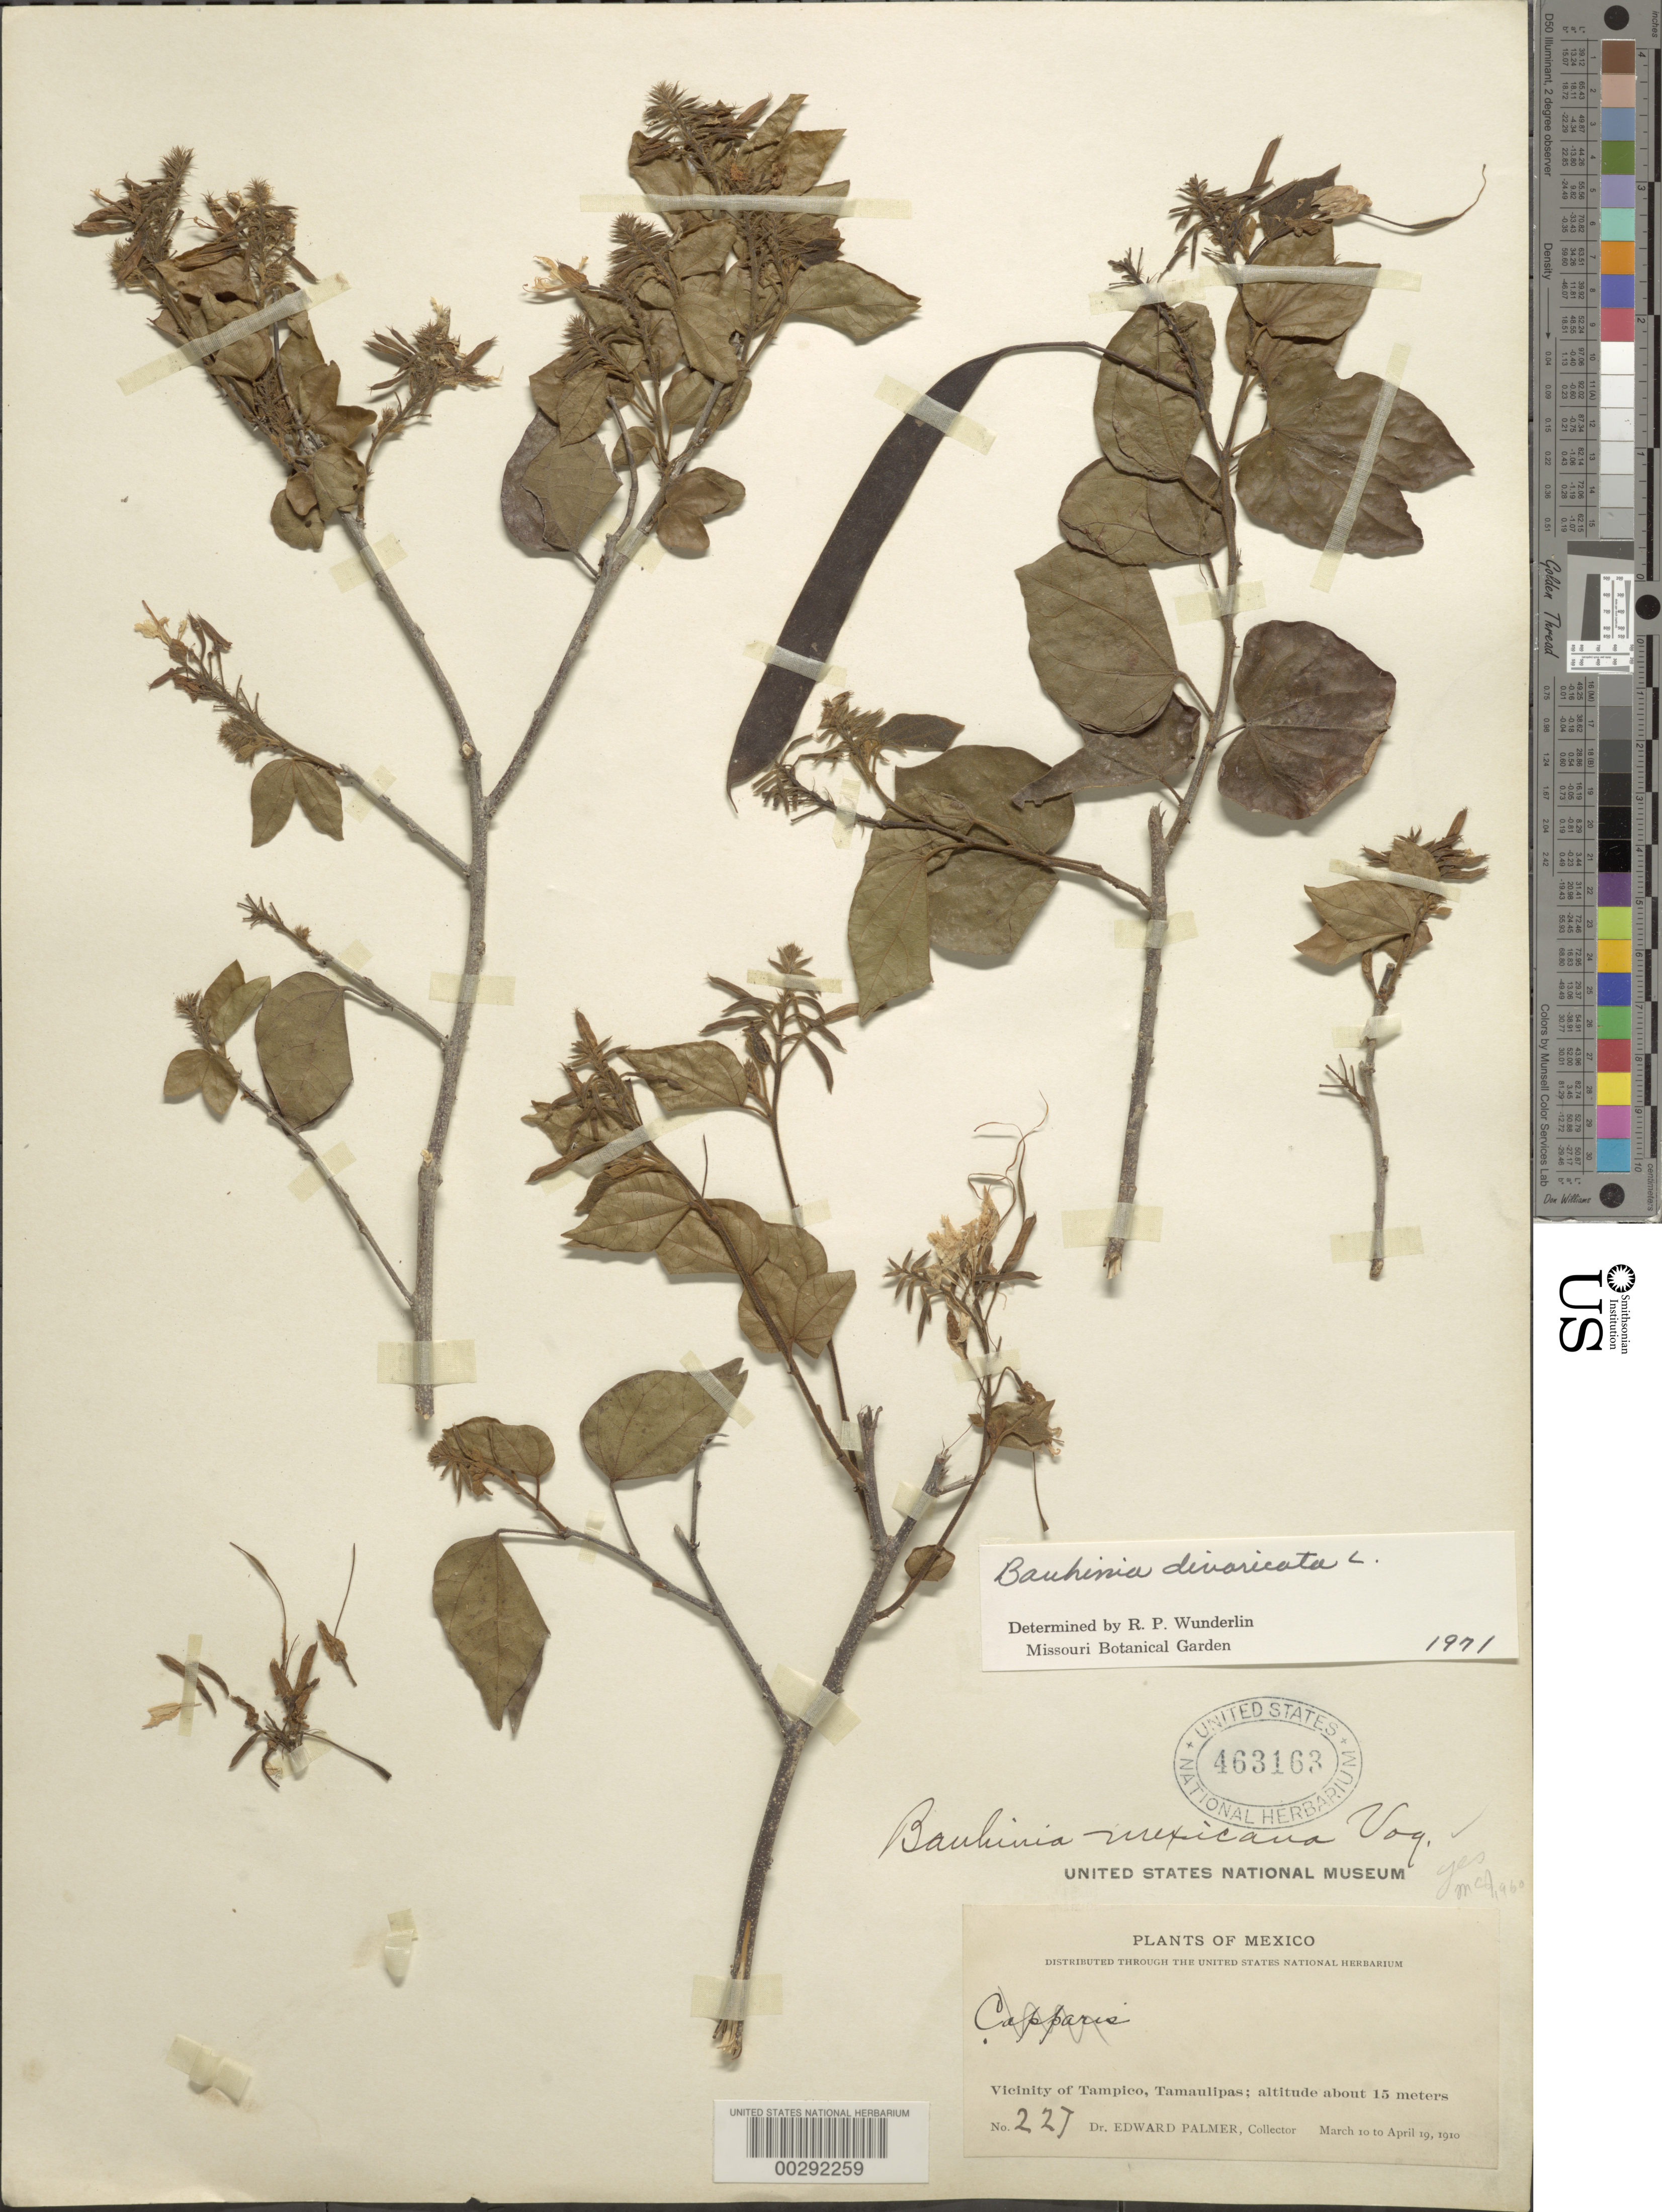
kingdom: Plantae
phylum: Tracheophyta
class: Magnoliopsida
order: Fabales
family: Fabaceae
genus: Bauhinia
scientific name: Bauhinia divaricata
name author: L.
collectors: E. Palmer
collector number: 227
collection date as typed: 10 Mar 1910 to 19 Apr 1910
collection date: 1910-03-10/1910-04-19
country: Mexico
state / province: Tamaulipas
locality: Vicinity of tampico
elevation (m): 15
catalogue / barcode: US 463163